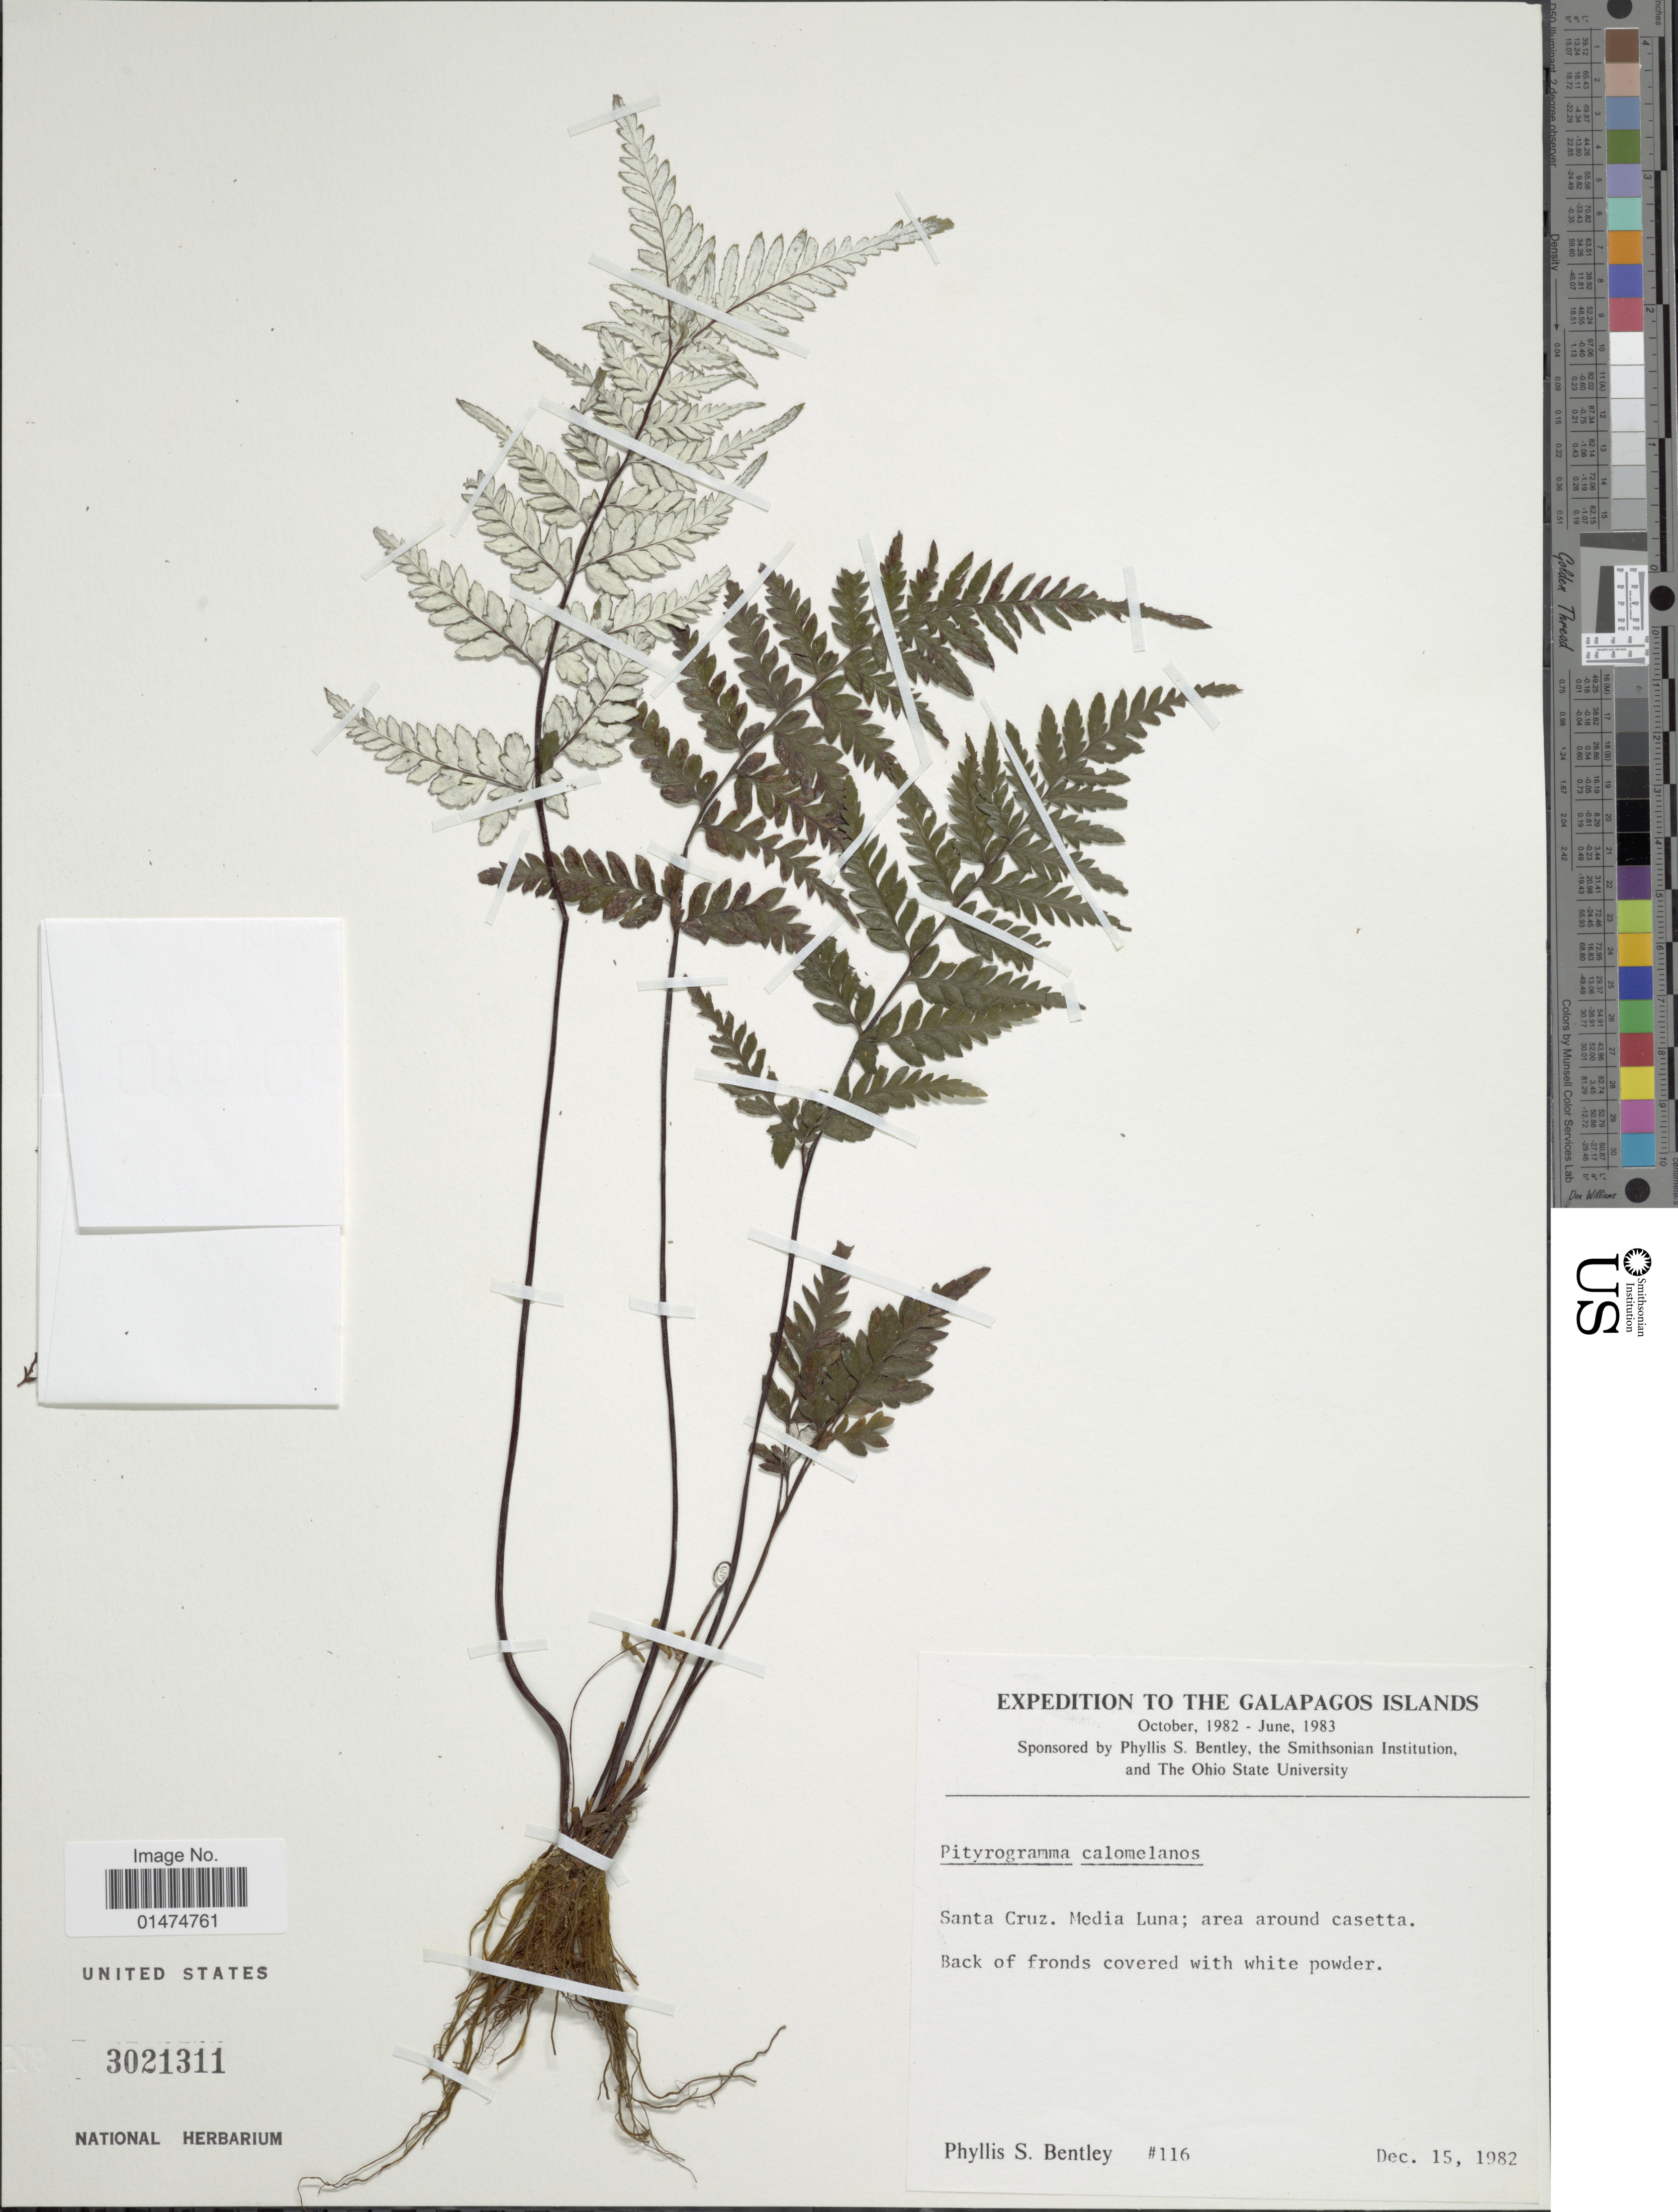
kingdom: Plantae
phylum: Tracheophyta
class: Polypodiopsida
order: Polypodiales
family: Pteridaceae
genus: Pityrogramma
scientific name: Pityrogramma calomelanos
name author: (L.) Link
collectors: P. S. Bentley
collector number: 116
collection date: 1982-12-15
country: Ecuador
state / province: Colón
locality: Galapagos Islands, Santa Cruz. Media Luna; area around casetta.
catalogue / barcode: US 3021311